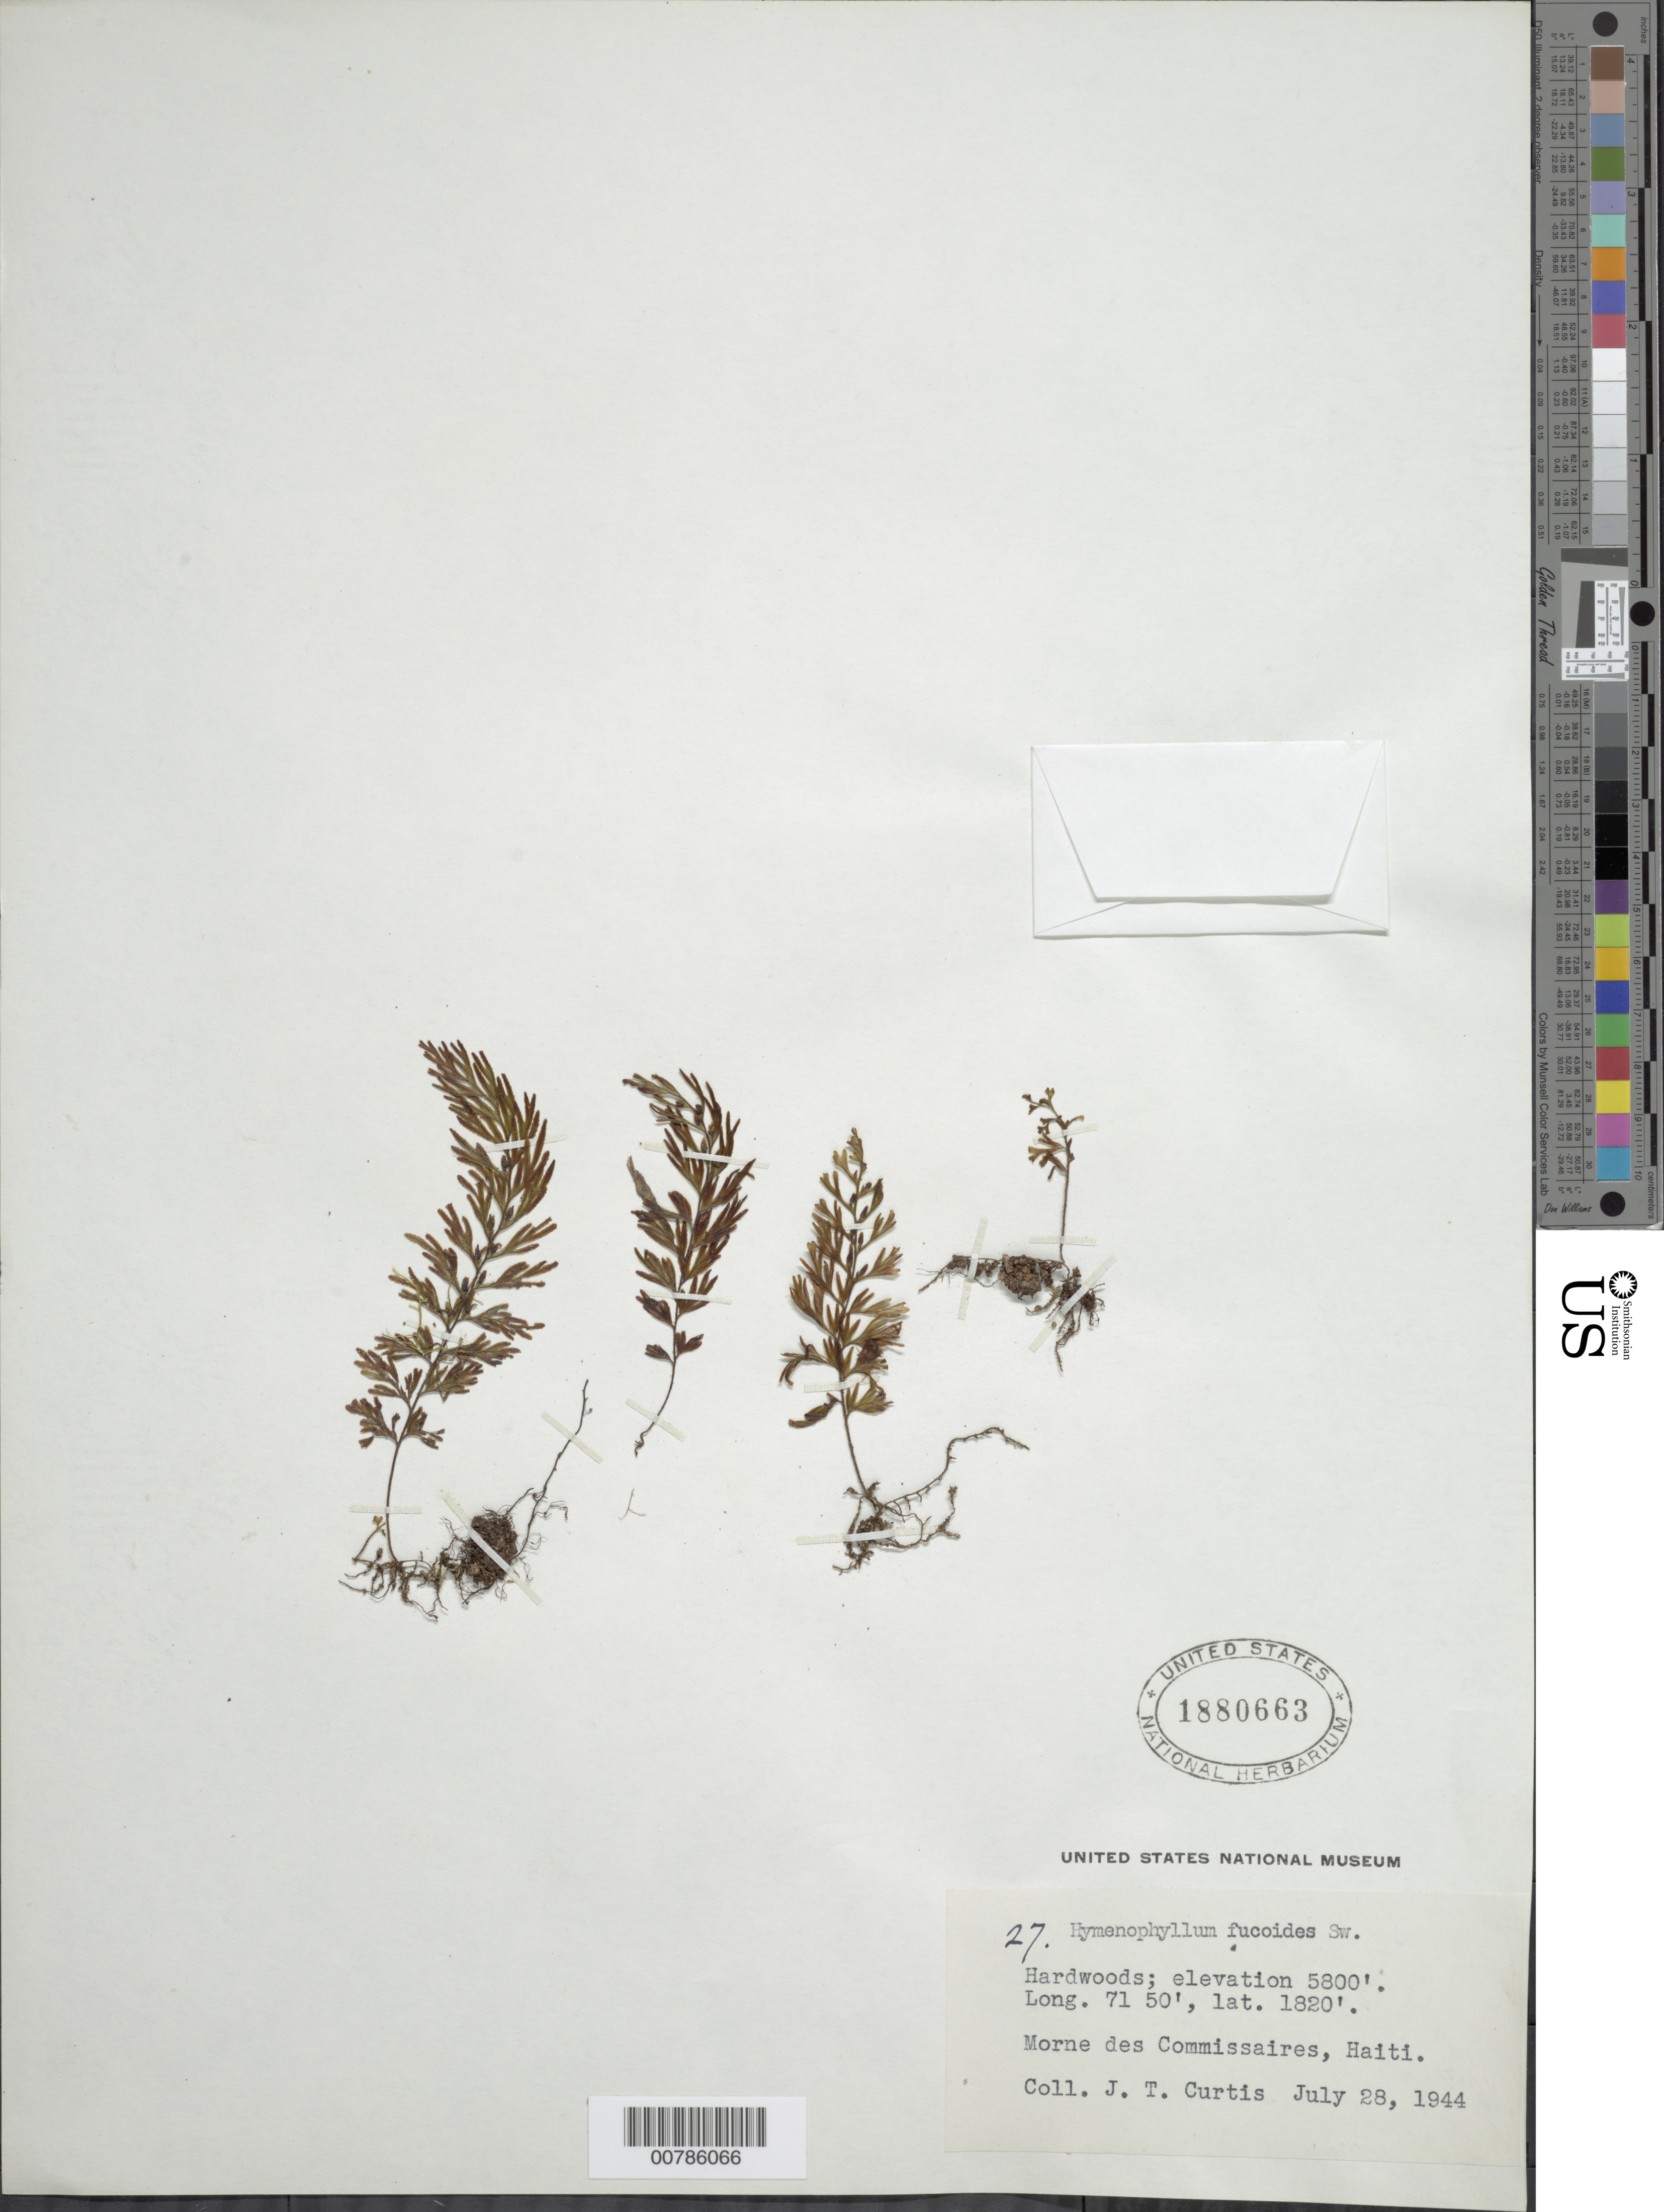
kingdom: Plantae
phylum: Tracheophyta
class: Polypodiopsida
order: Hymenophyllales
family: Hymenophyllaceae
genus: Hymenophyllum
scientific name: Hymenophyllum fucoides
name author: (Sw.) Sw.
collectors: J. Curtis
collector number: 27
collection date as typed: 28 Jul 1944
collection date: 1944-07-28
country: Haiti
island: Hispaniola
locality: Morne des Commissaires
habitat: Hardwoods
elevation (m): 555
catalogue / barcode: US 1880663